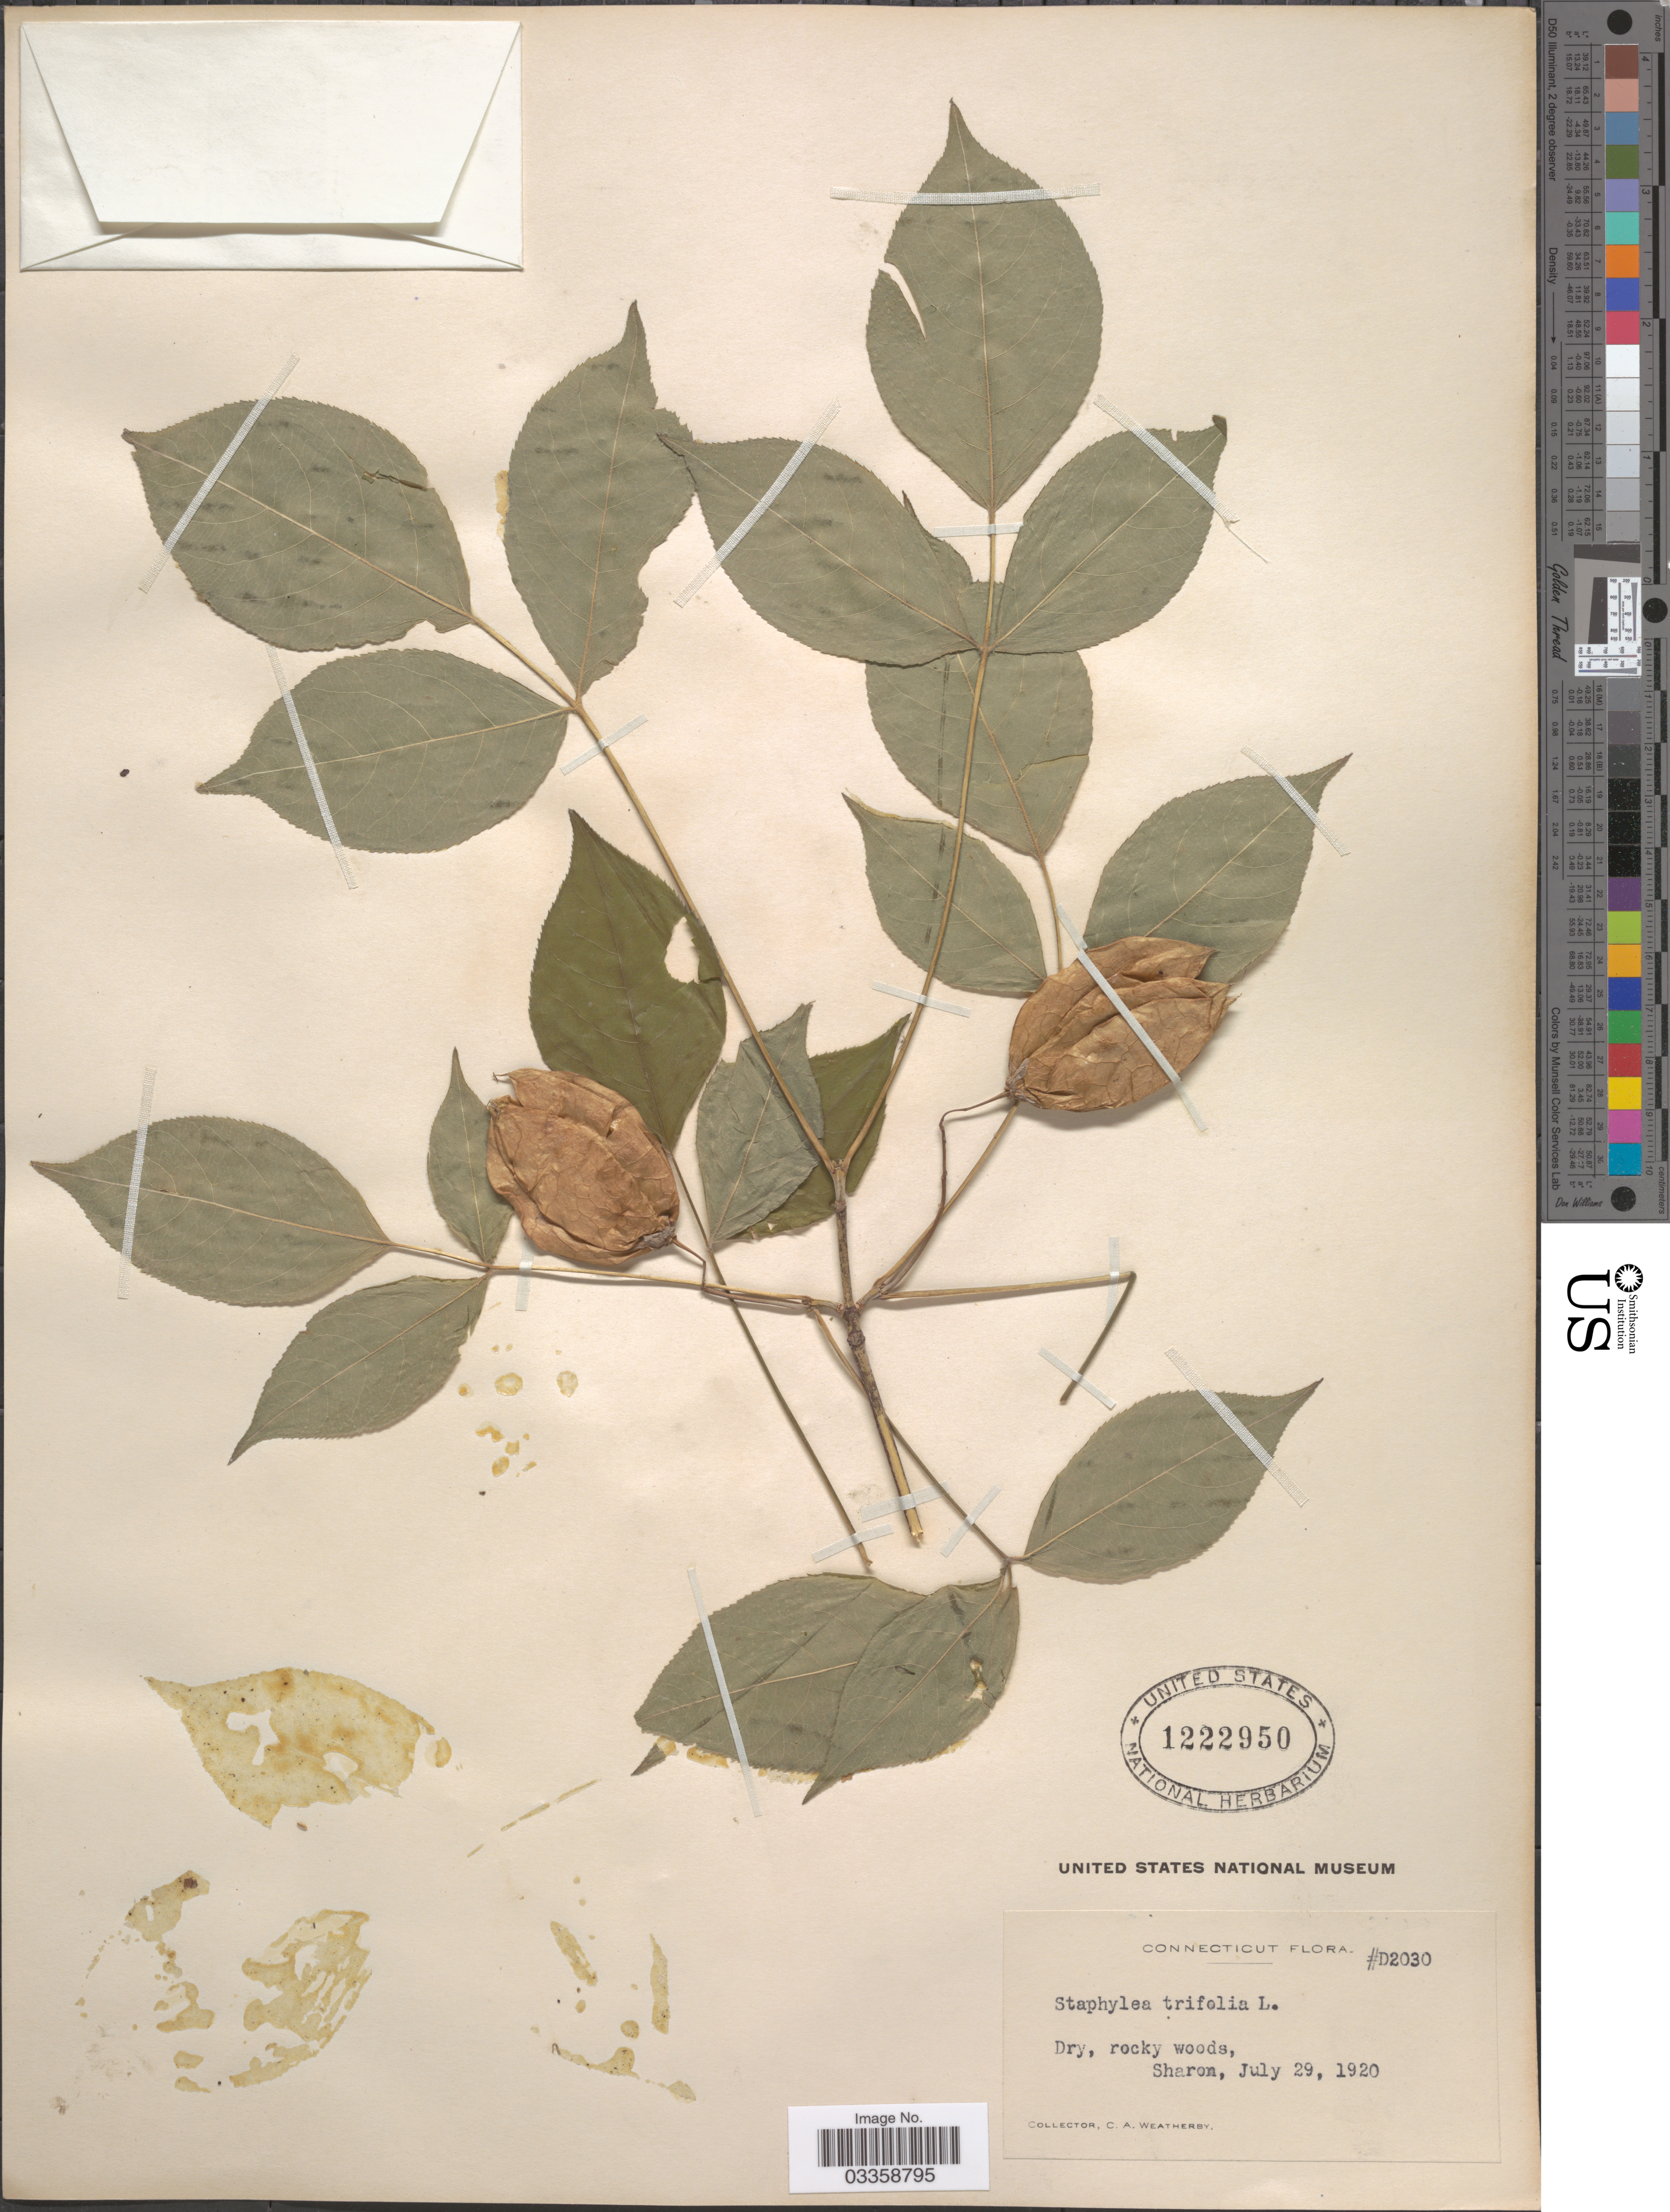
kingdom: Plantae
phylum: Tracheophyta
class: Magnoliopsida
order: Crossosomatales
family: Staphyleaceae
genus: Staphylea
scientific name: Staphylea trifolia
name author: L.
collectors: C. A. Weatherby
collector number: D2030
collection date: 1920-07-29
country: United States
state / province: Connecticut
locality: Sharon.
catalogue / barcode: US 1222950